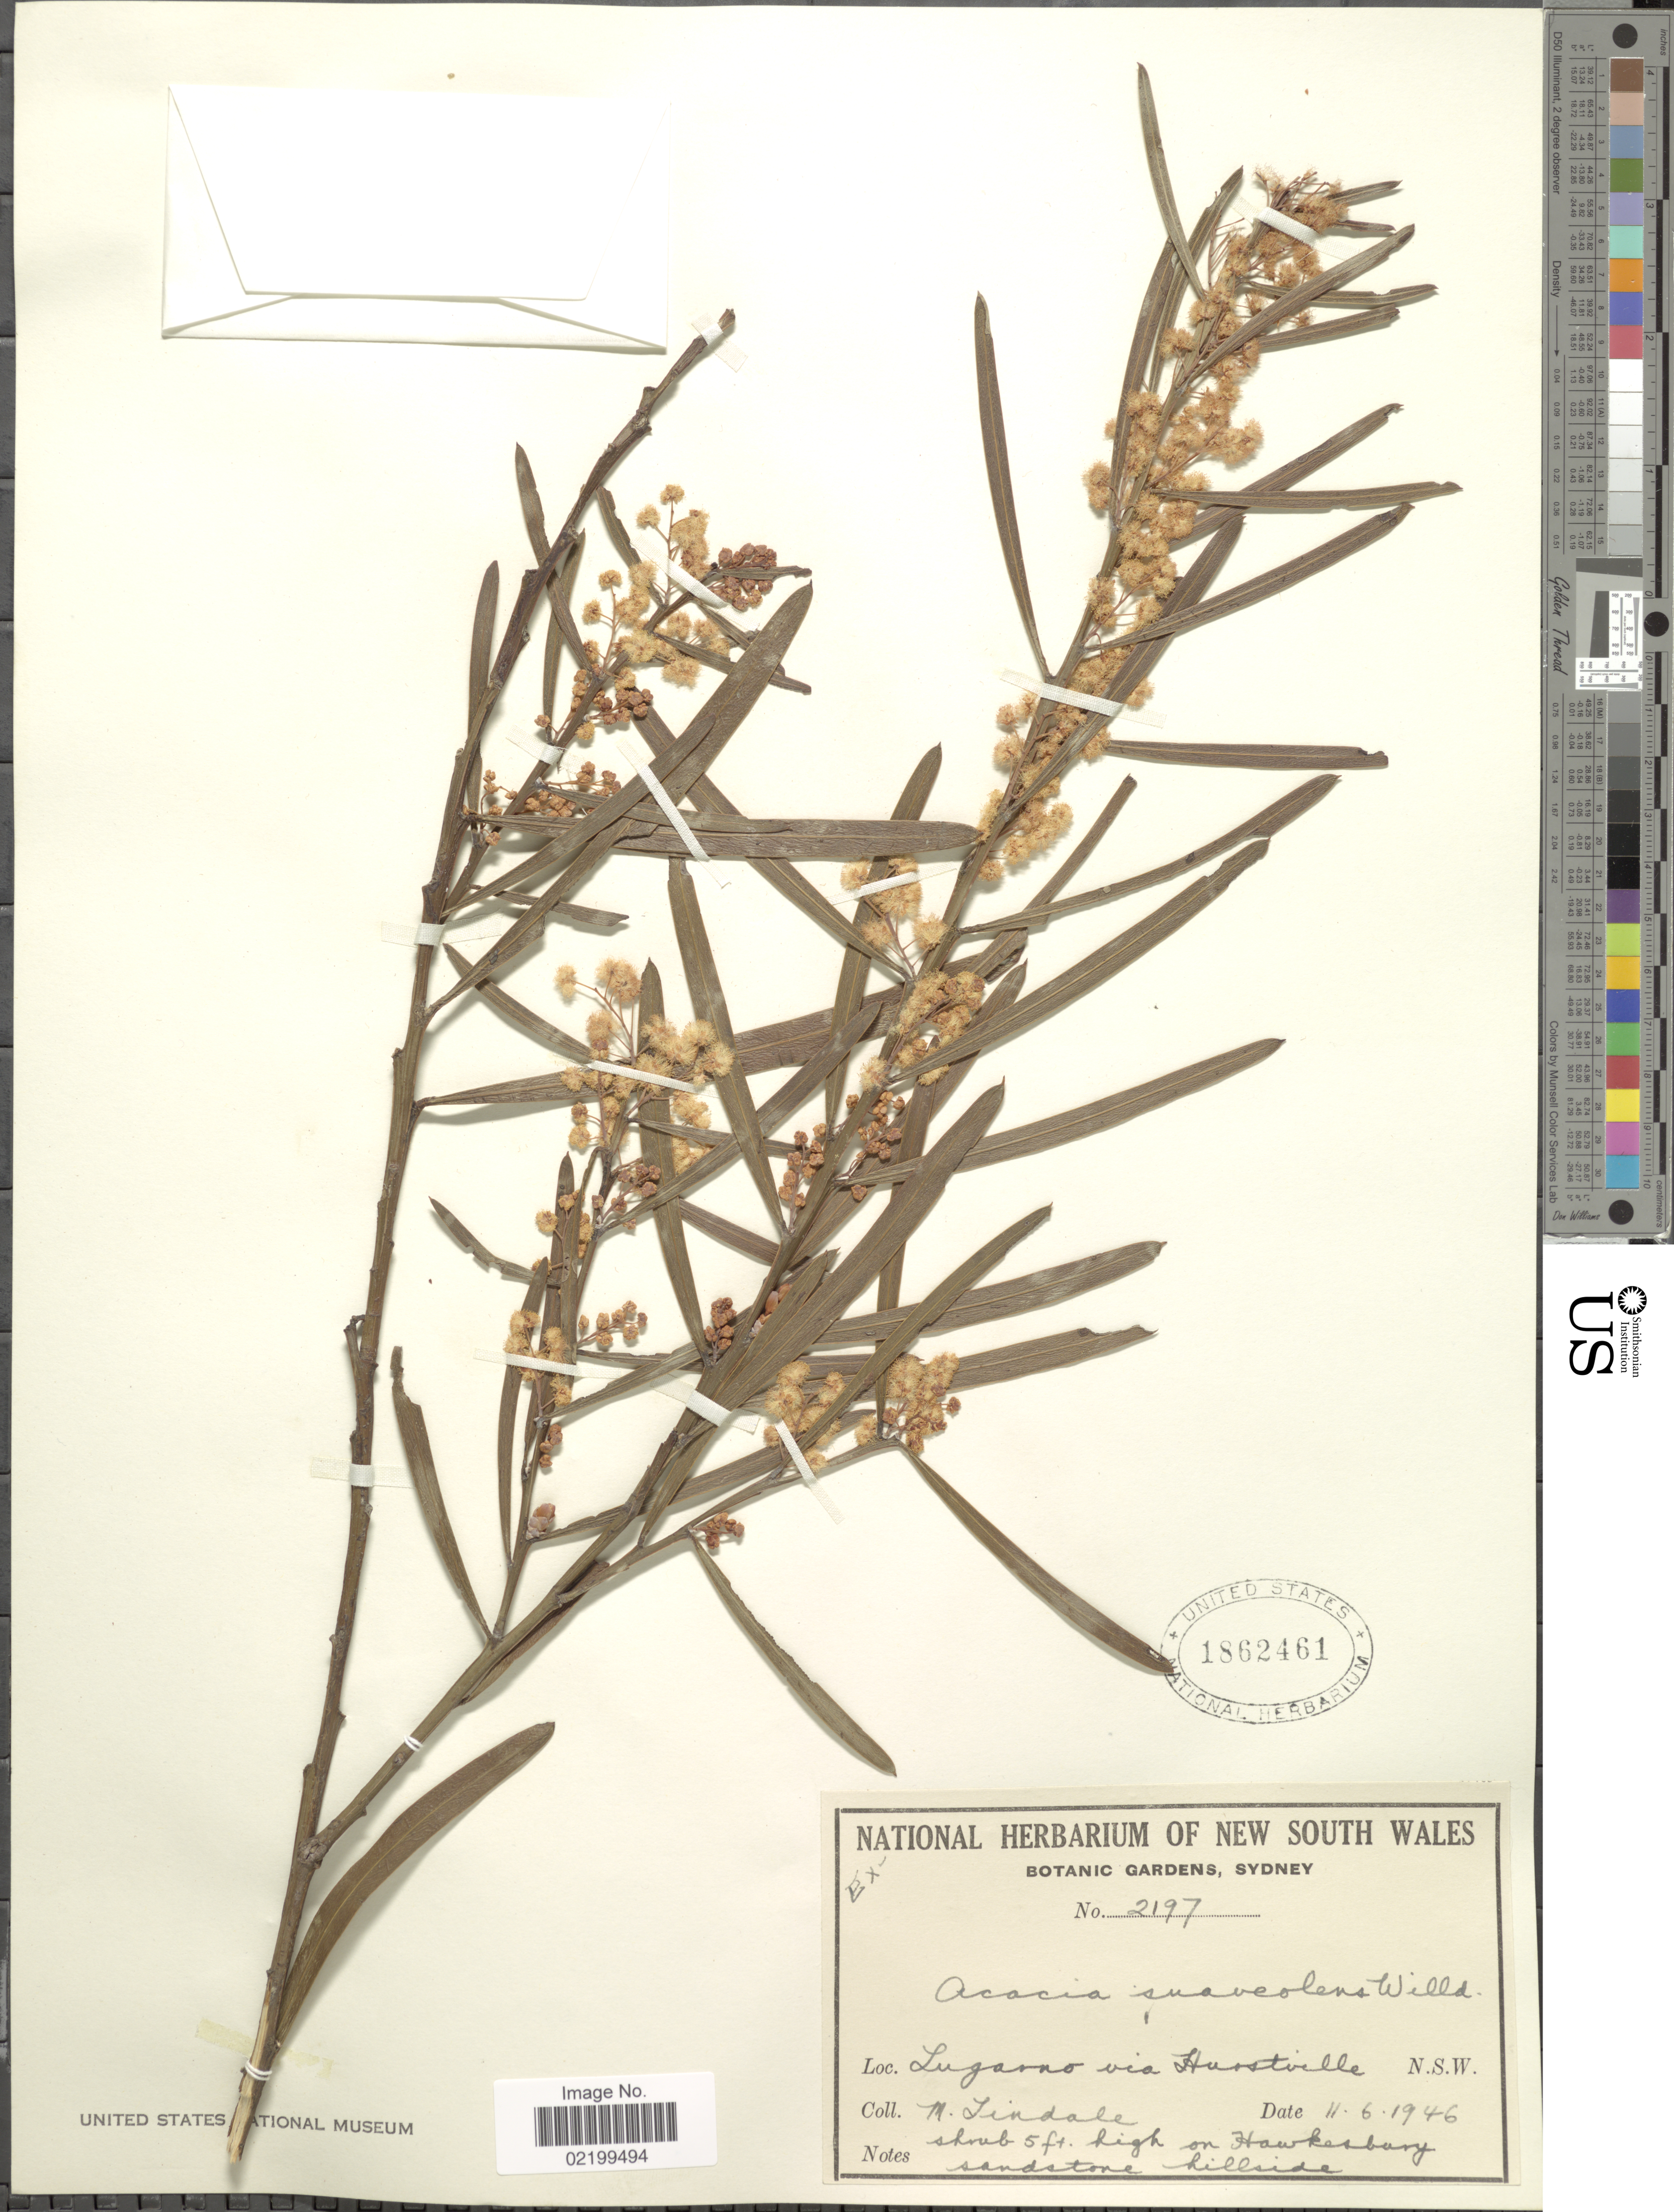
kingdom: Plantae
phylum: Tracheophyta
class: Magnoliopsida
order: Fabales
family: Fabaceae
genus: Acacia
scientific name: Acacia suaveolens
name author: (Sm.) Willd.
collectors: M. Lindale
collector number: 2197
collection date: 1946-06-11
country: Australia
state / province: New South Wales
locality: Lugano via Hurstville, N.S.W.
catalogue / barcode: US 1862461